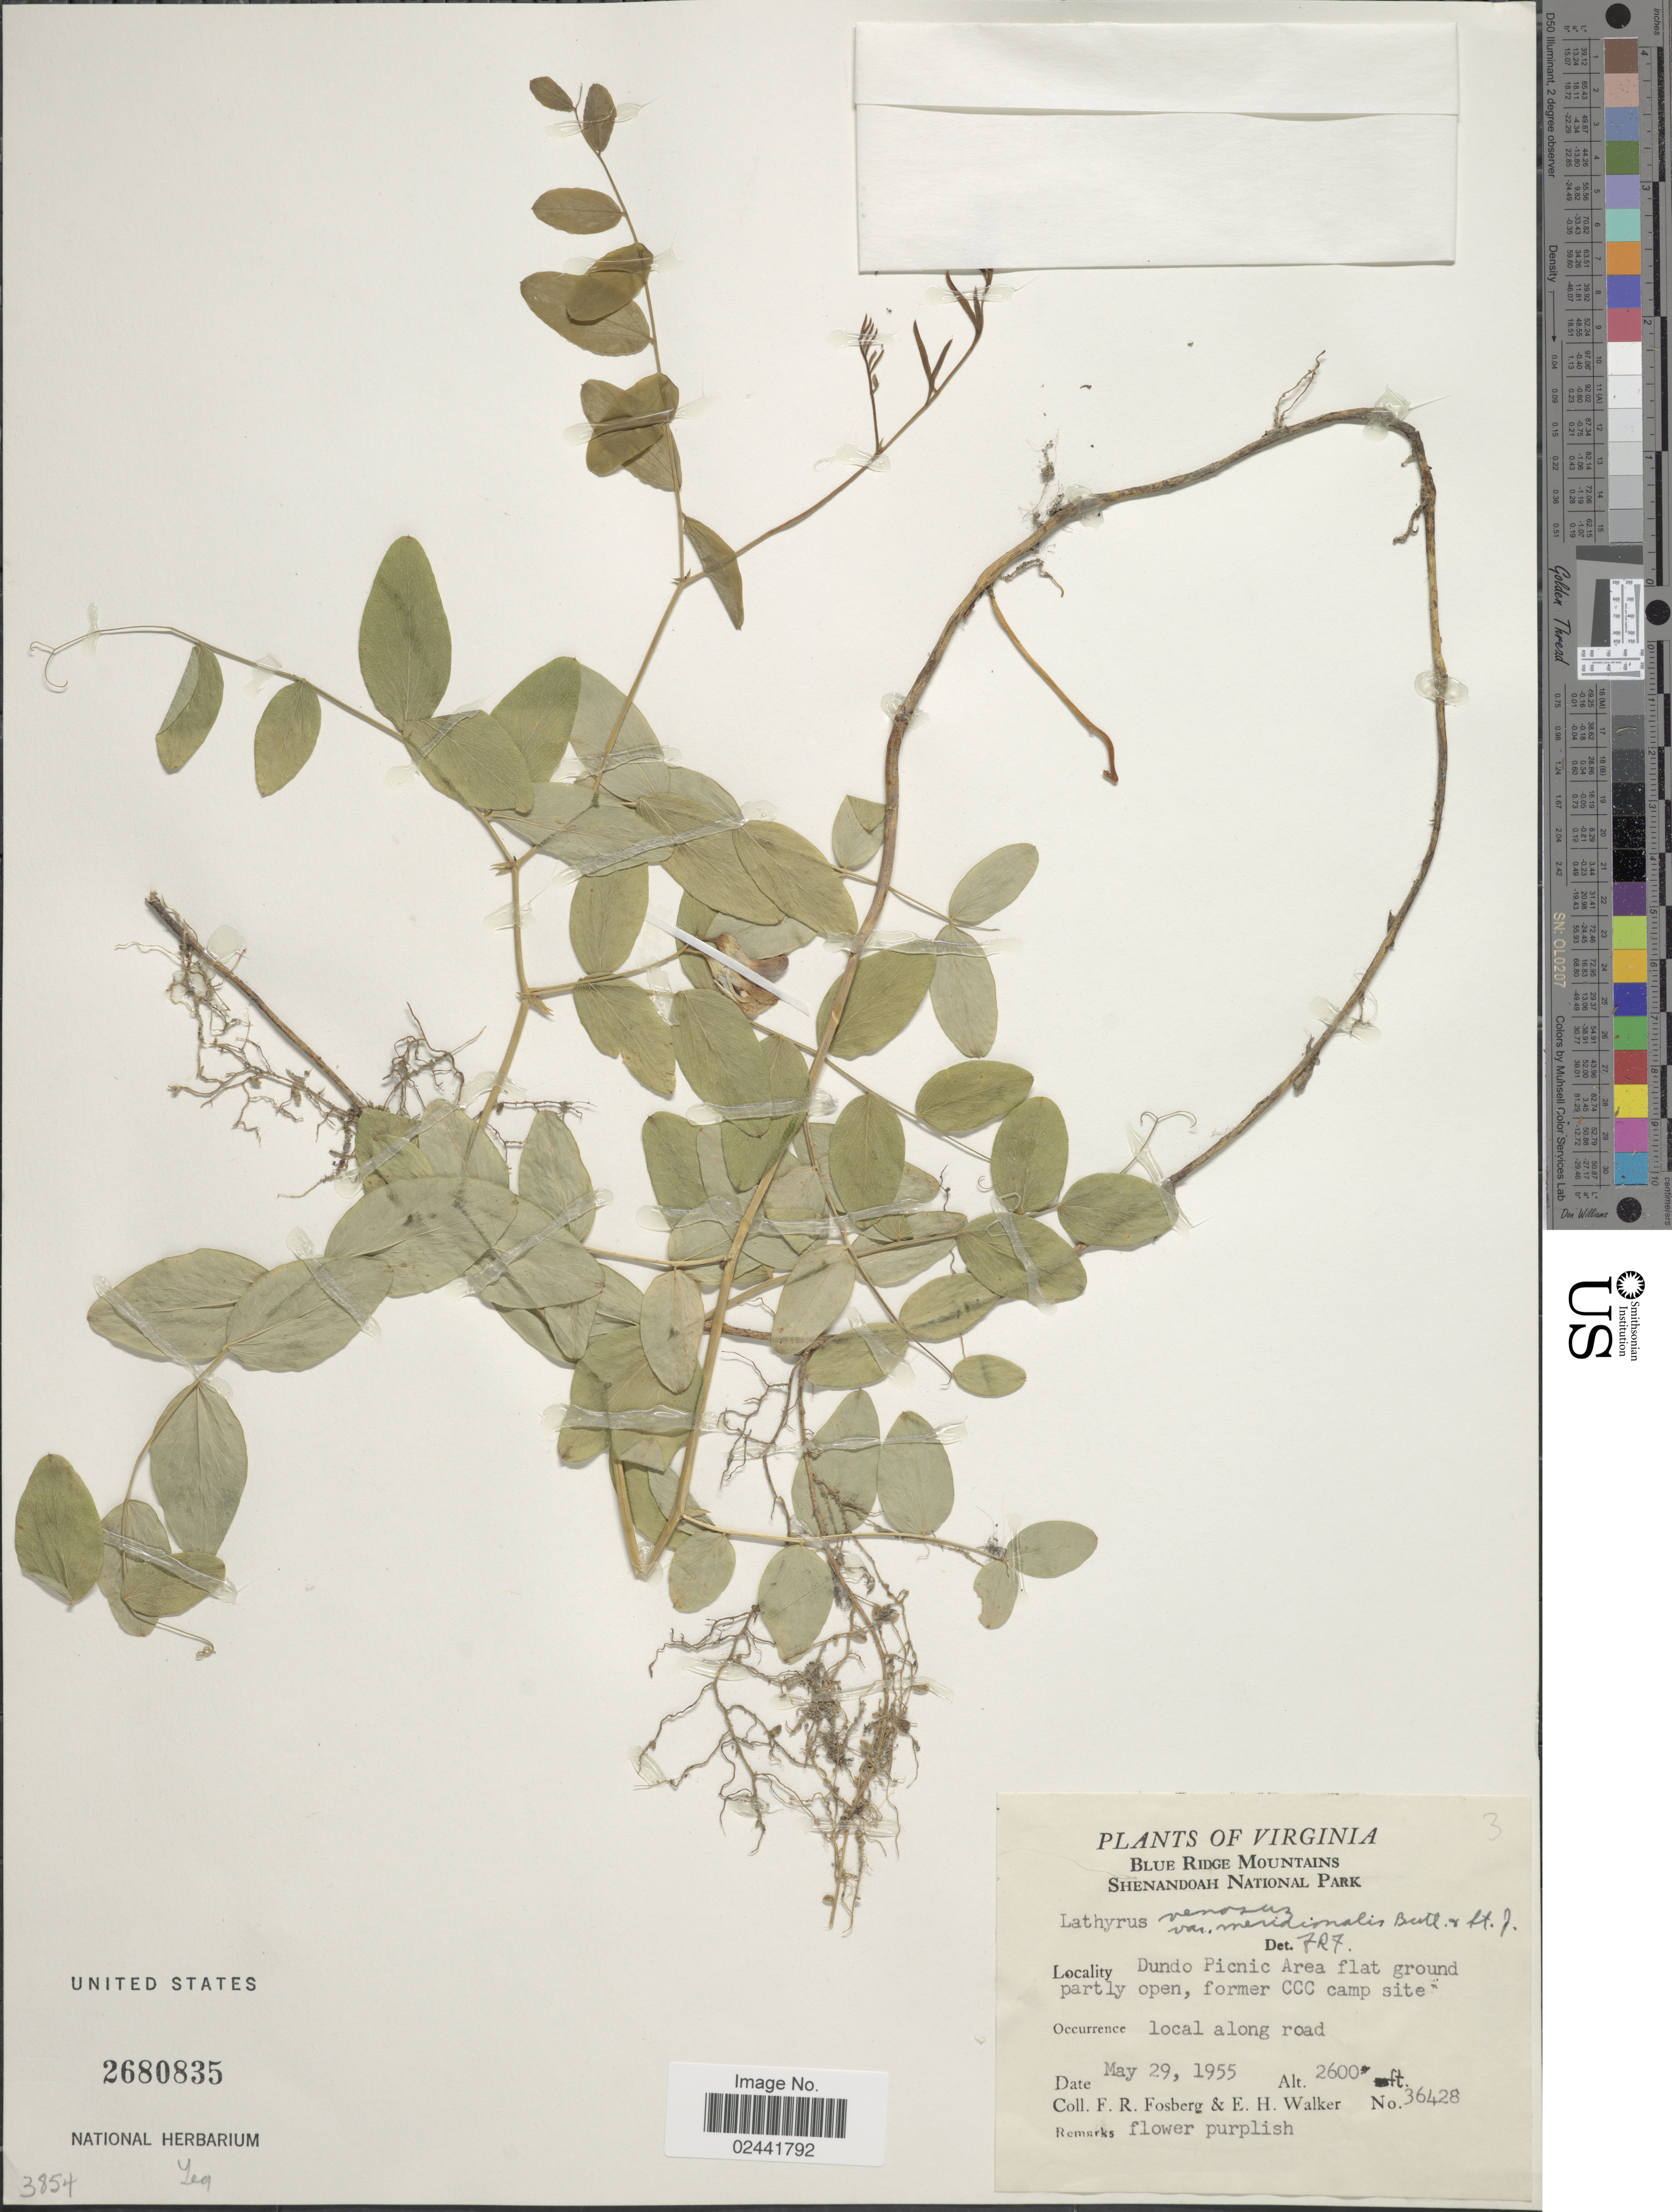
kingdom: Plantae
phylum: Tracheophyta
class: Magnoliopsida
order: Fabales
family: Fabaceae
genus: Lathyrus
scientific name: Lathyrus venosus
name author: Muhl. ex Willd.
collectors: F. R. Fosberg & E. H. Walker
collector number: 36428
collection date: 1955-05-29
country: United States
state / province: Virginia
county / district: Rockingham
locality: Blue Ridge Mountains. Shenandoah National Park. Dundo Picnic Area flat ground partly open, former CCC camp site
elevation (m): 792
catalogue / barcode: US 2680835